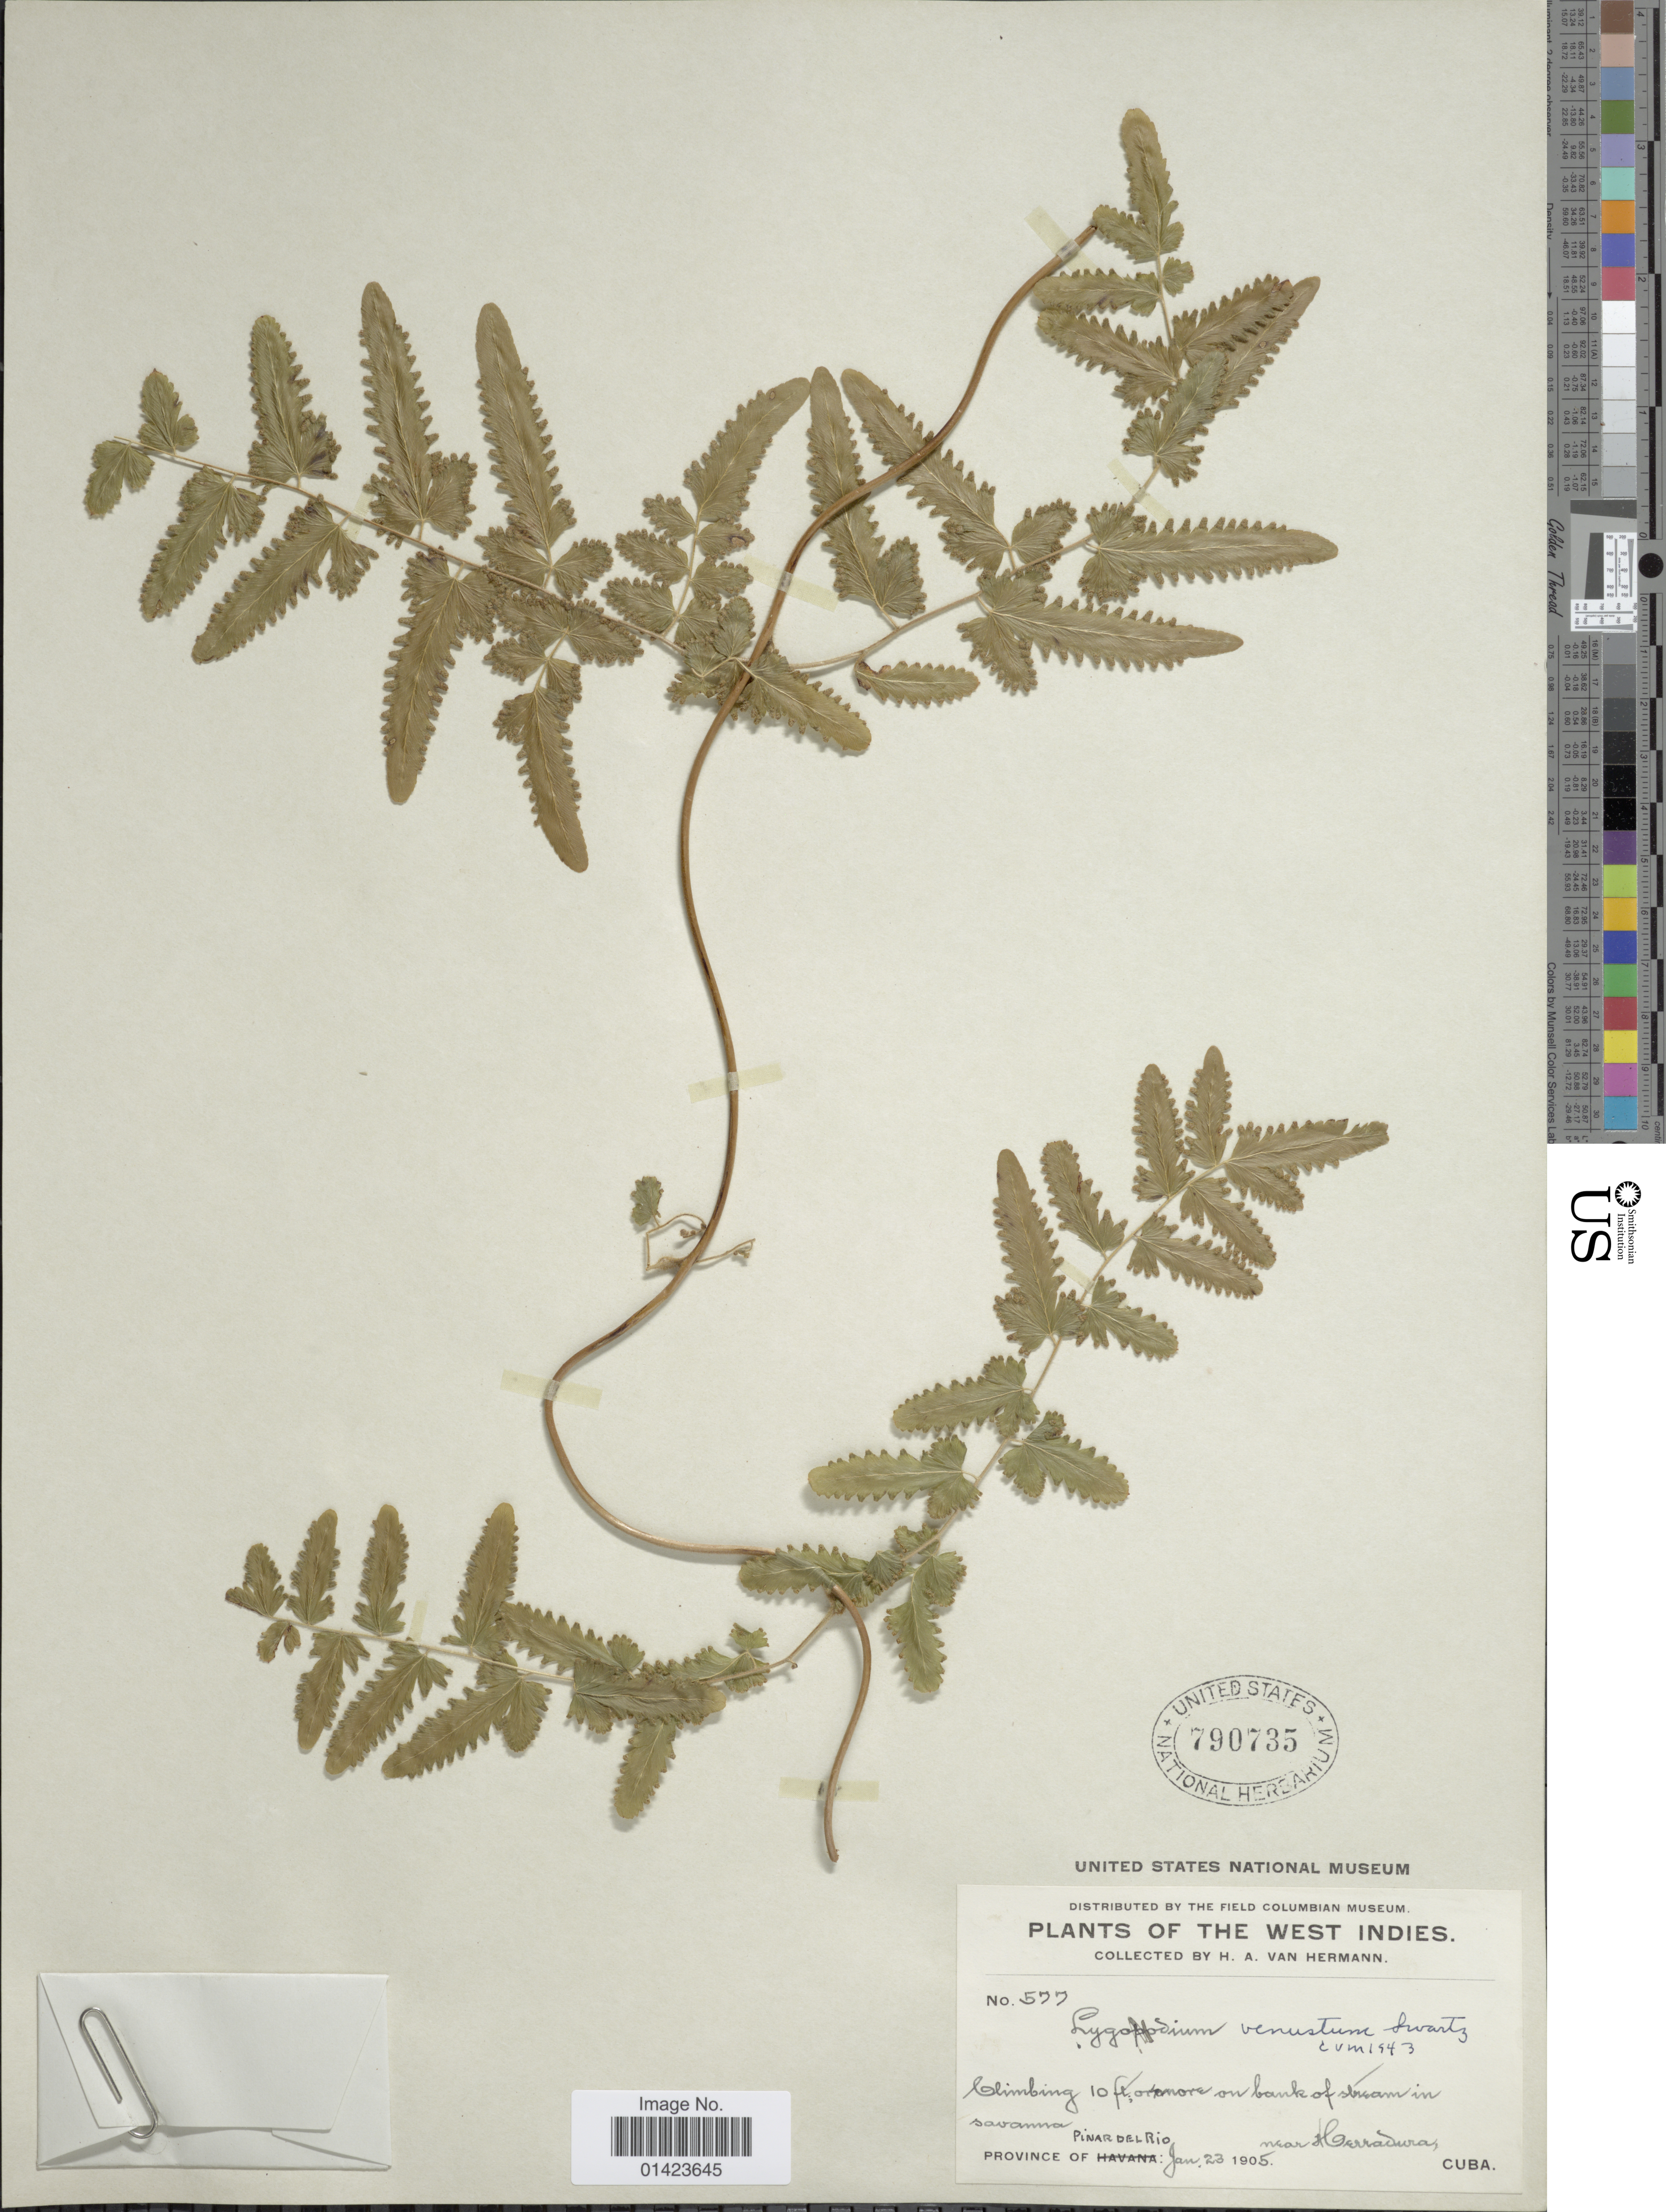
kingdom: Plantae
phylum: Tracheophyta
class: Polypodiopsida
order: Schizaeales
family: Lygodiaceae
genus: Lygodium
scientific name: Lygodium venustum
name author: Sw.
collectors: H. A. Van Hermann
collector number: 577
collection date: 1905-01-23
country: Cuba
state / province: Pinar del Río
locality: Province Pinar del Rio, near Herradura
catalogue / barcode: US 790735